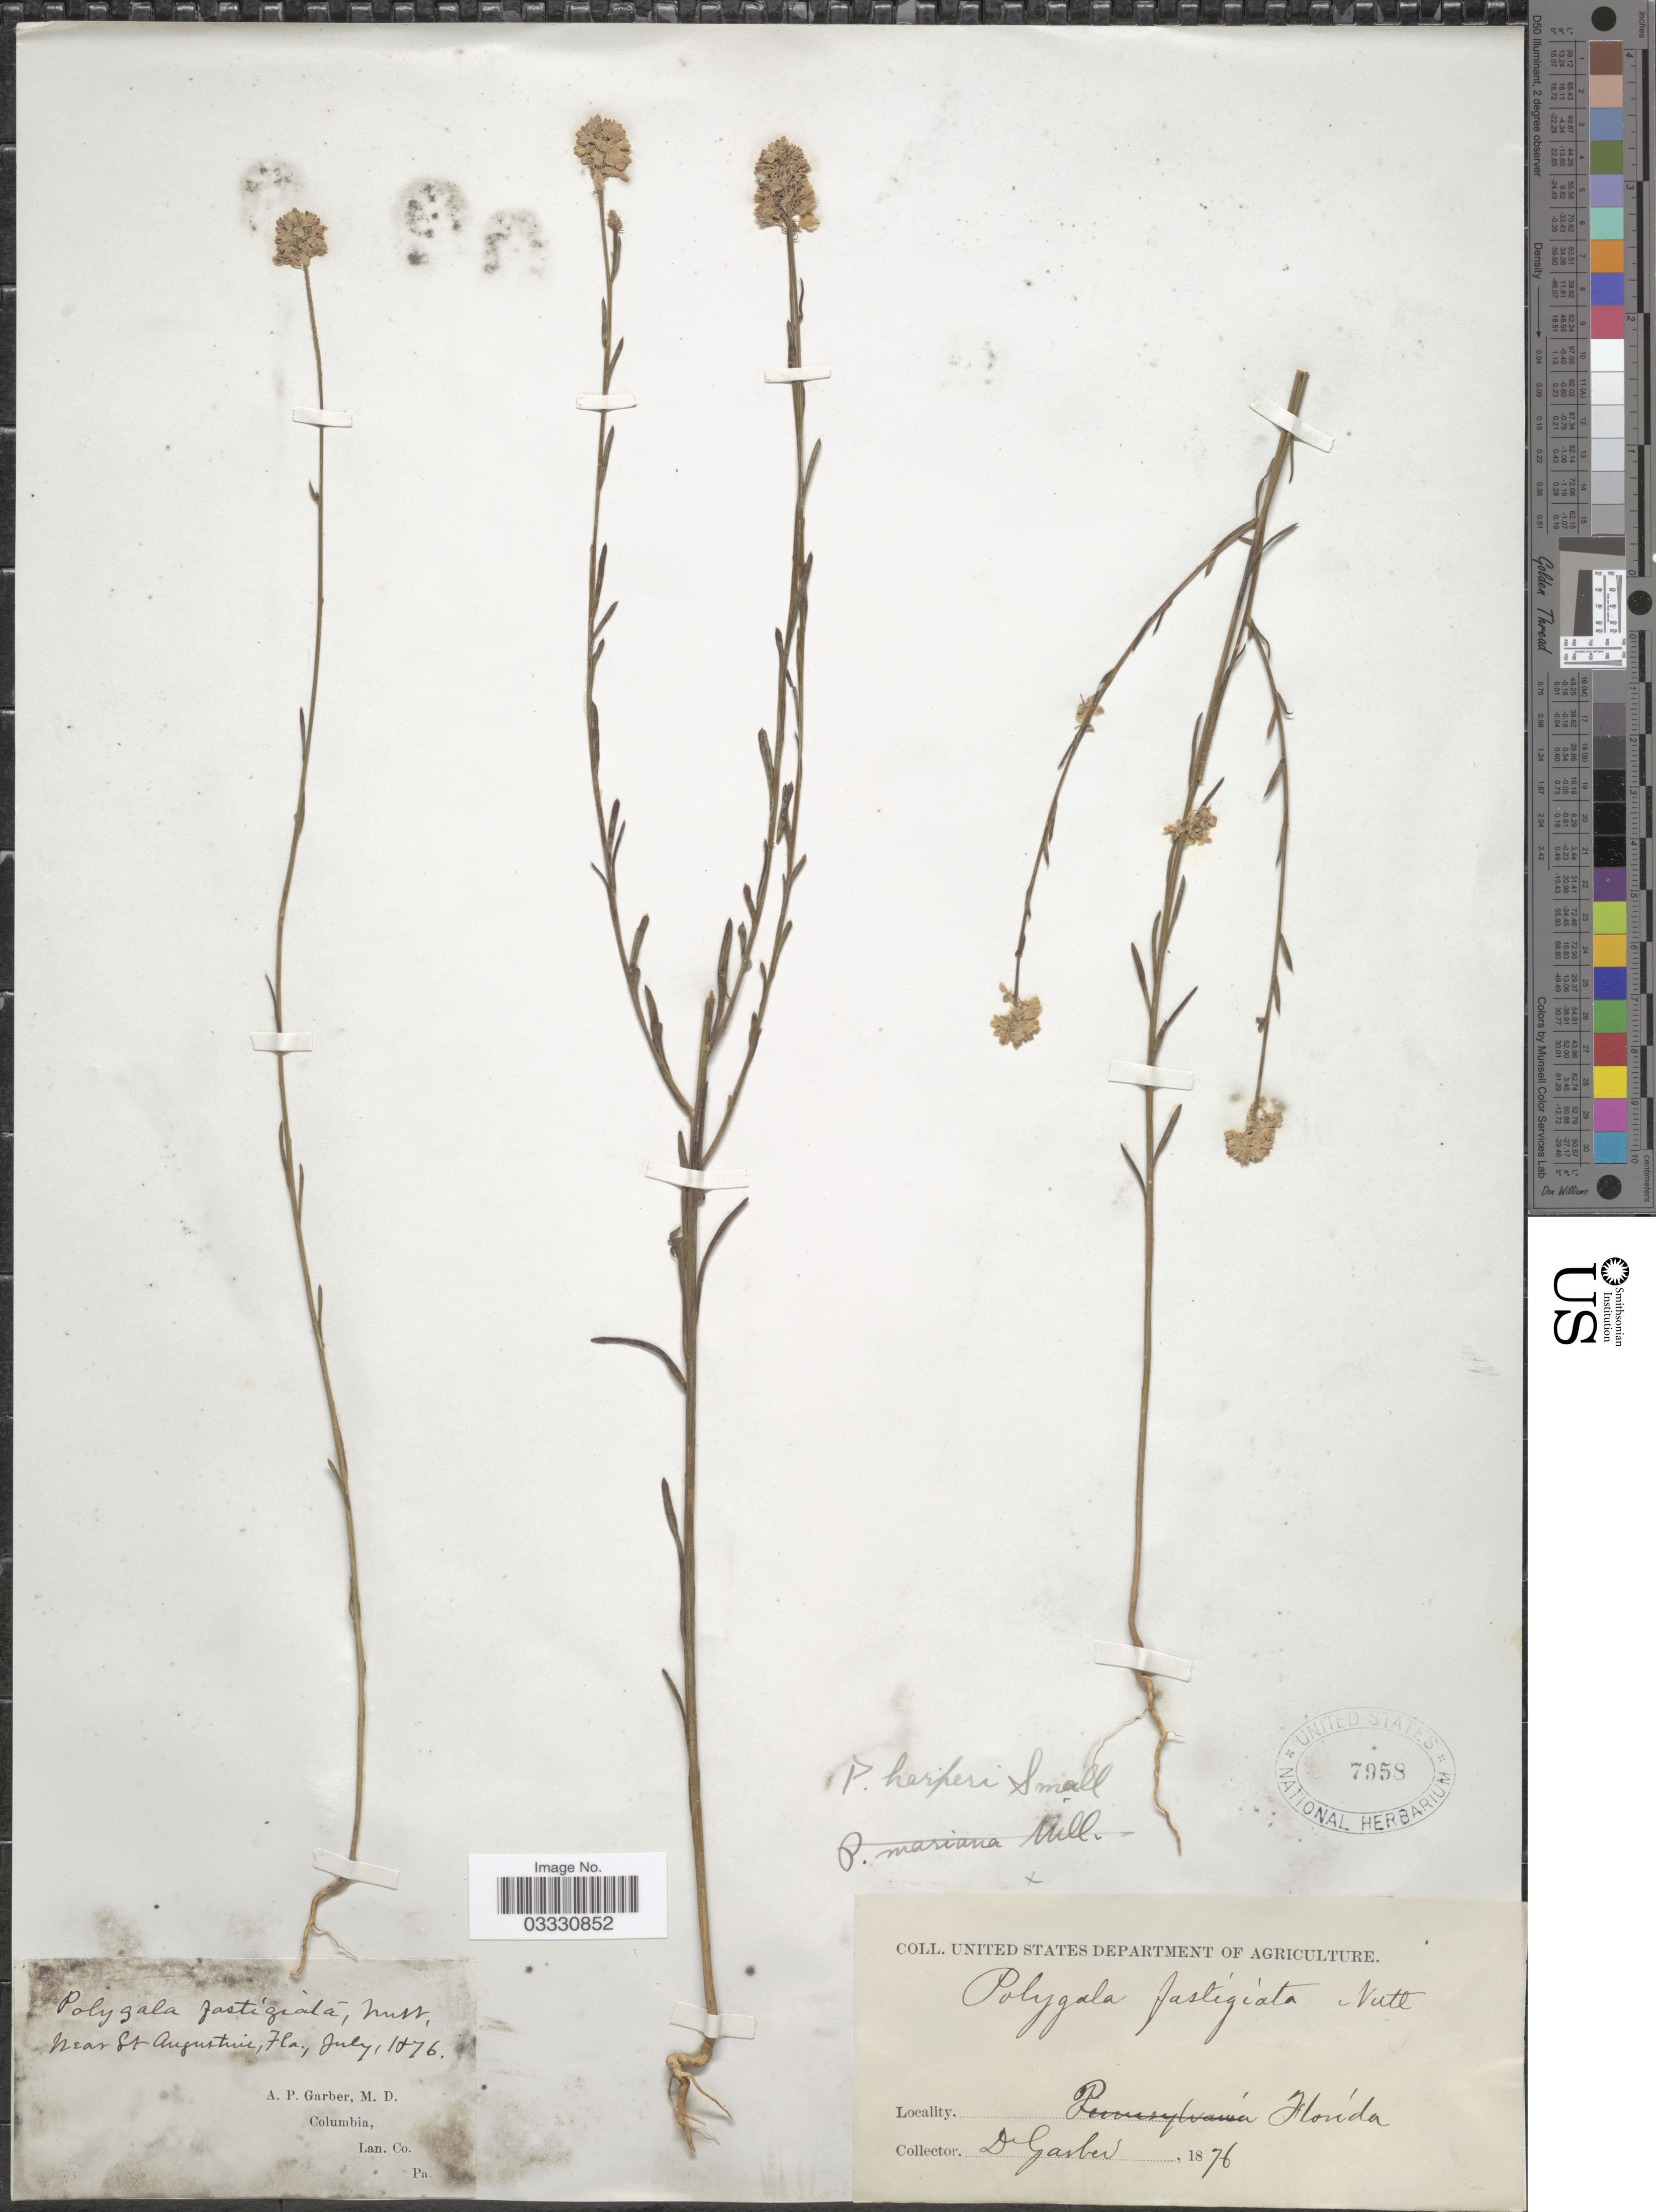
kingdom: Plantae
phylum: Tracheophyta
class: Magnoliopsida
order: Fabales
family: Polygalaceae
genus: Polygala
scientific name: Polygala harperi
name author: Small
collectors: A. P. Garber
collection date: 1876-07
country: United States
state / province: Florida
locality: Near St Augustine, Fla.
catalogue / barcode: US 7958